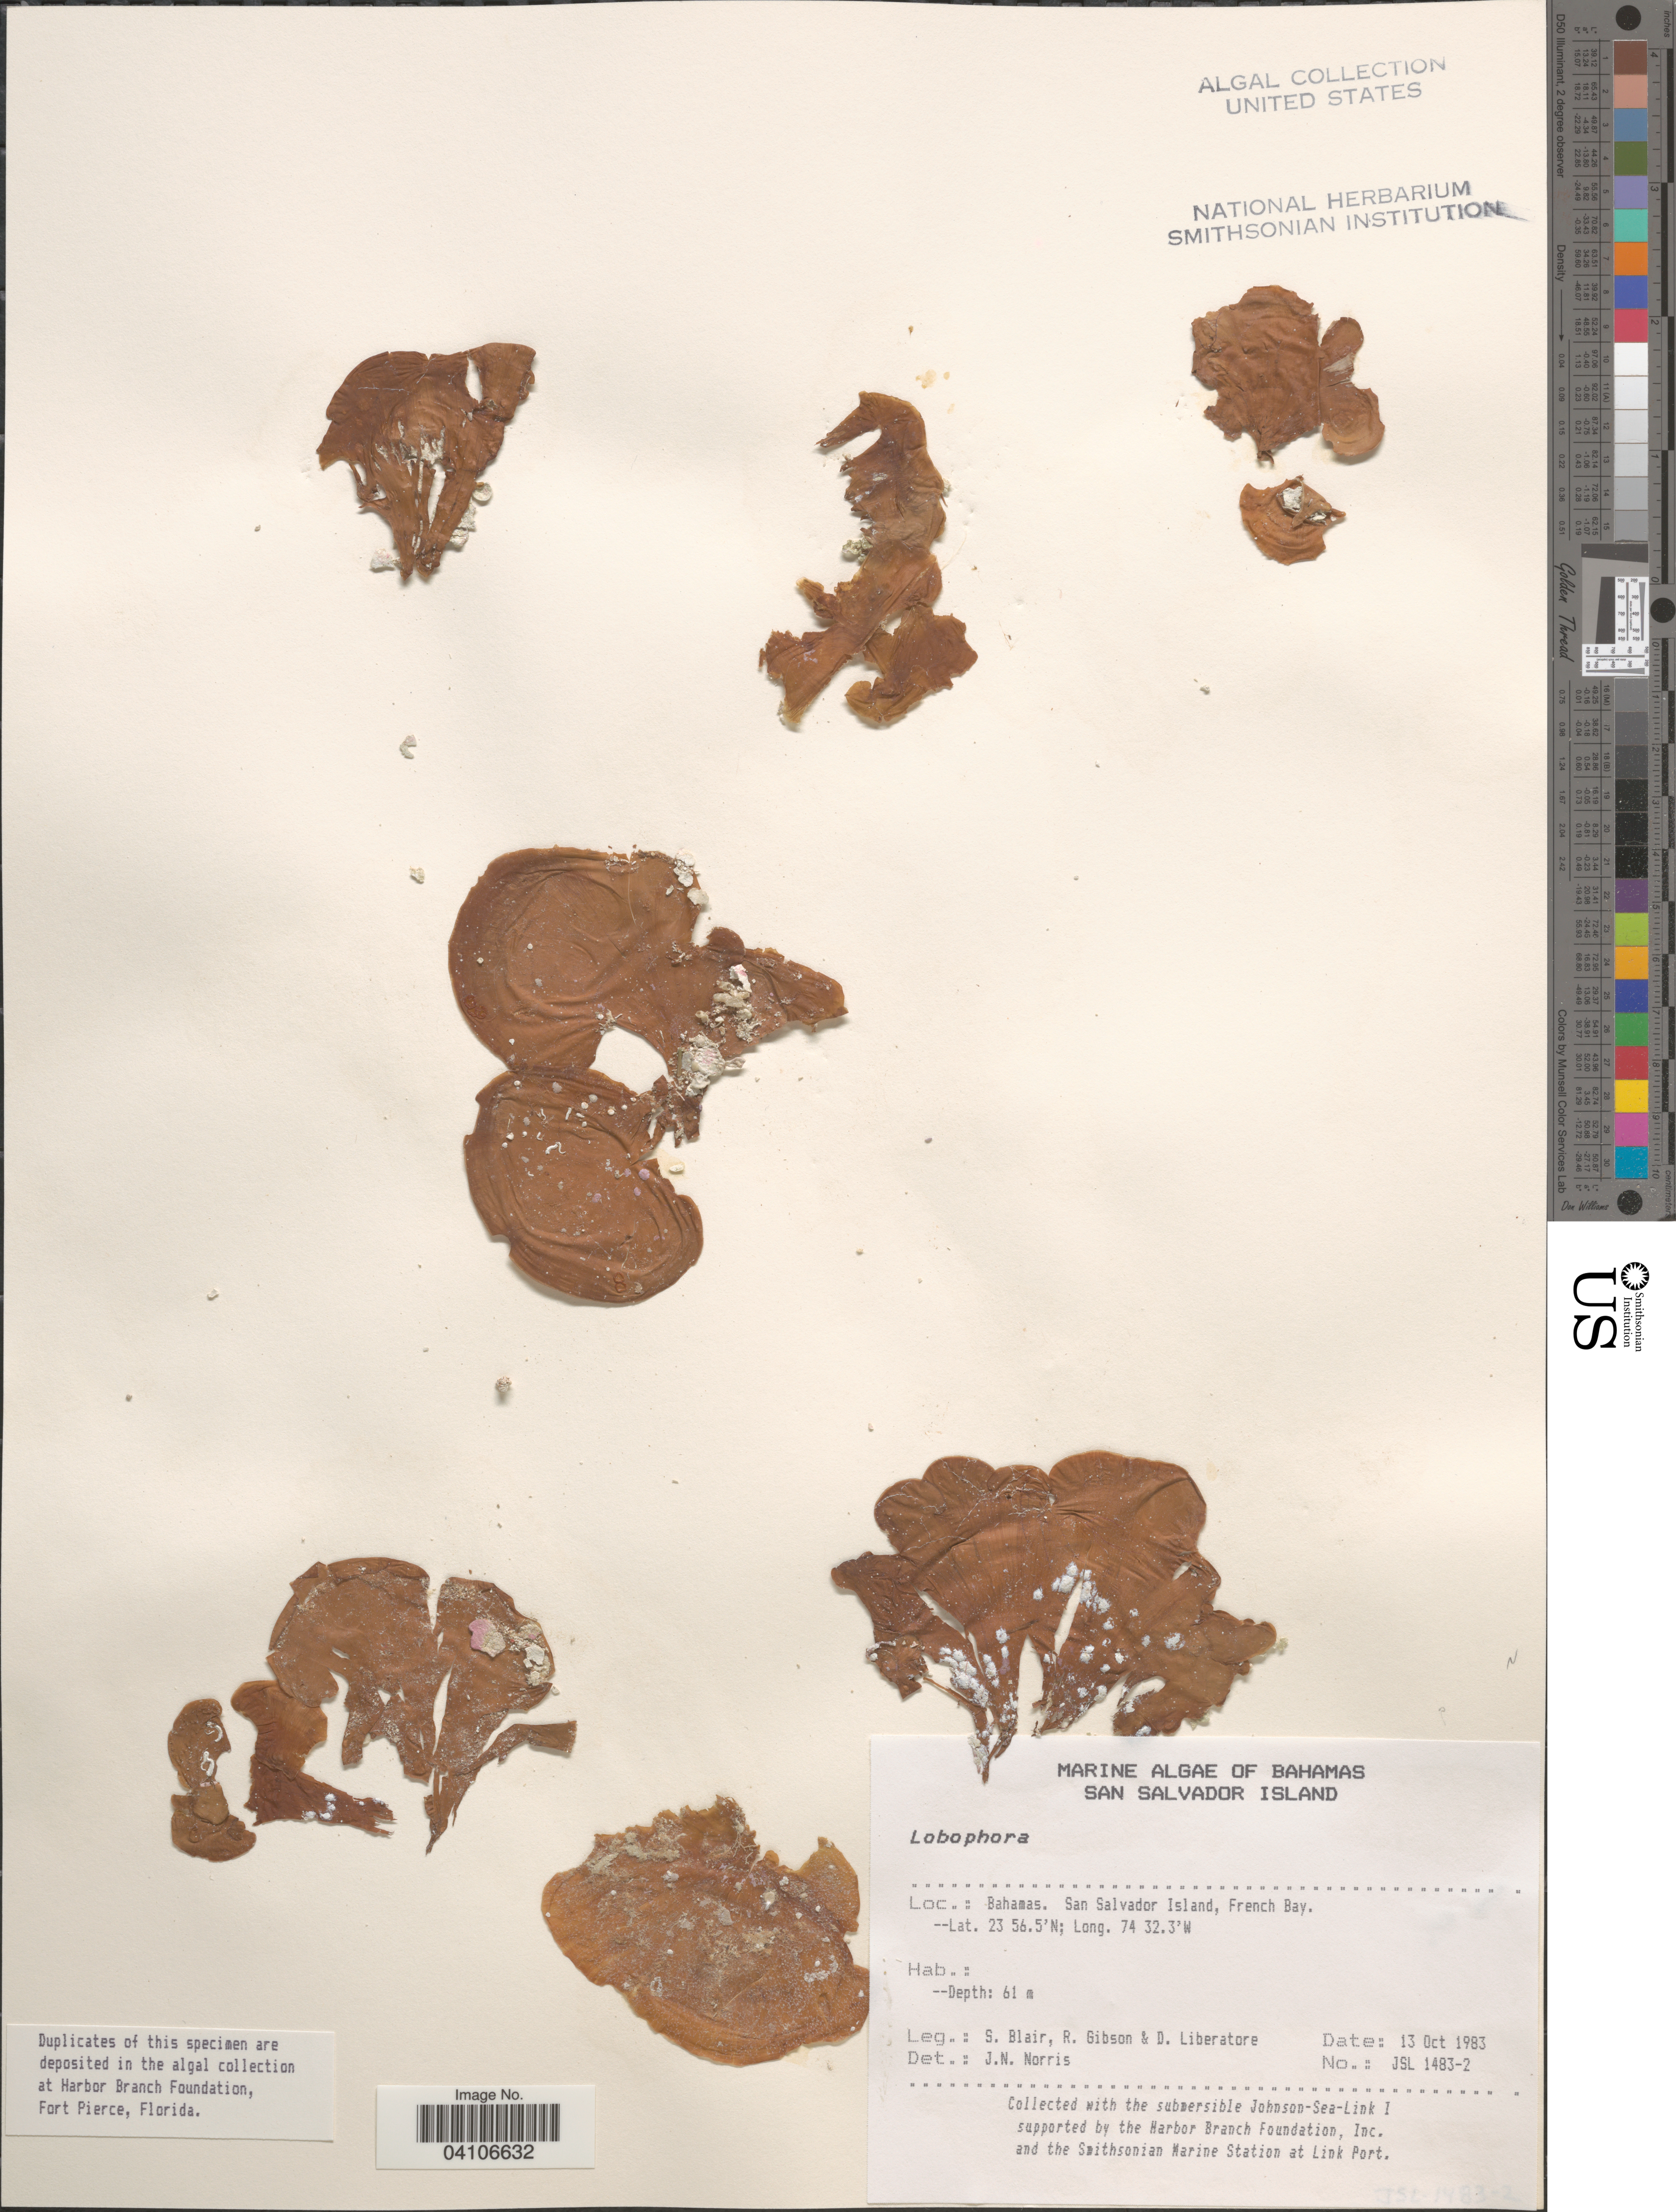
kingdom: Chromista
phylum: Ochrophyta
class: Phaeophyceae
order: Dictyotales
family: Dictyotaceae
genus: Lobophora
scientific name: Lobophora sp.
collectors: S. M. Blair, R. Gibson & D. Liberatore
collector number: JSL 1483-2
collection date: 1983-10-13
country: Bahamas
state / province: San Salvador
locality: San Salvador Island, French Bay.